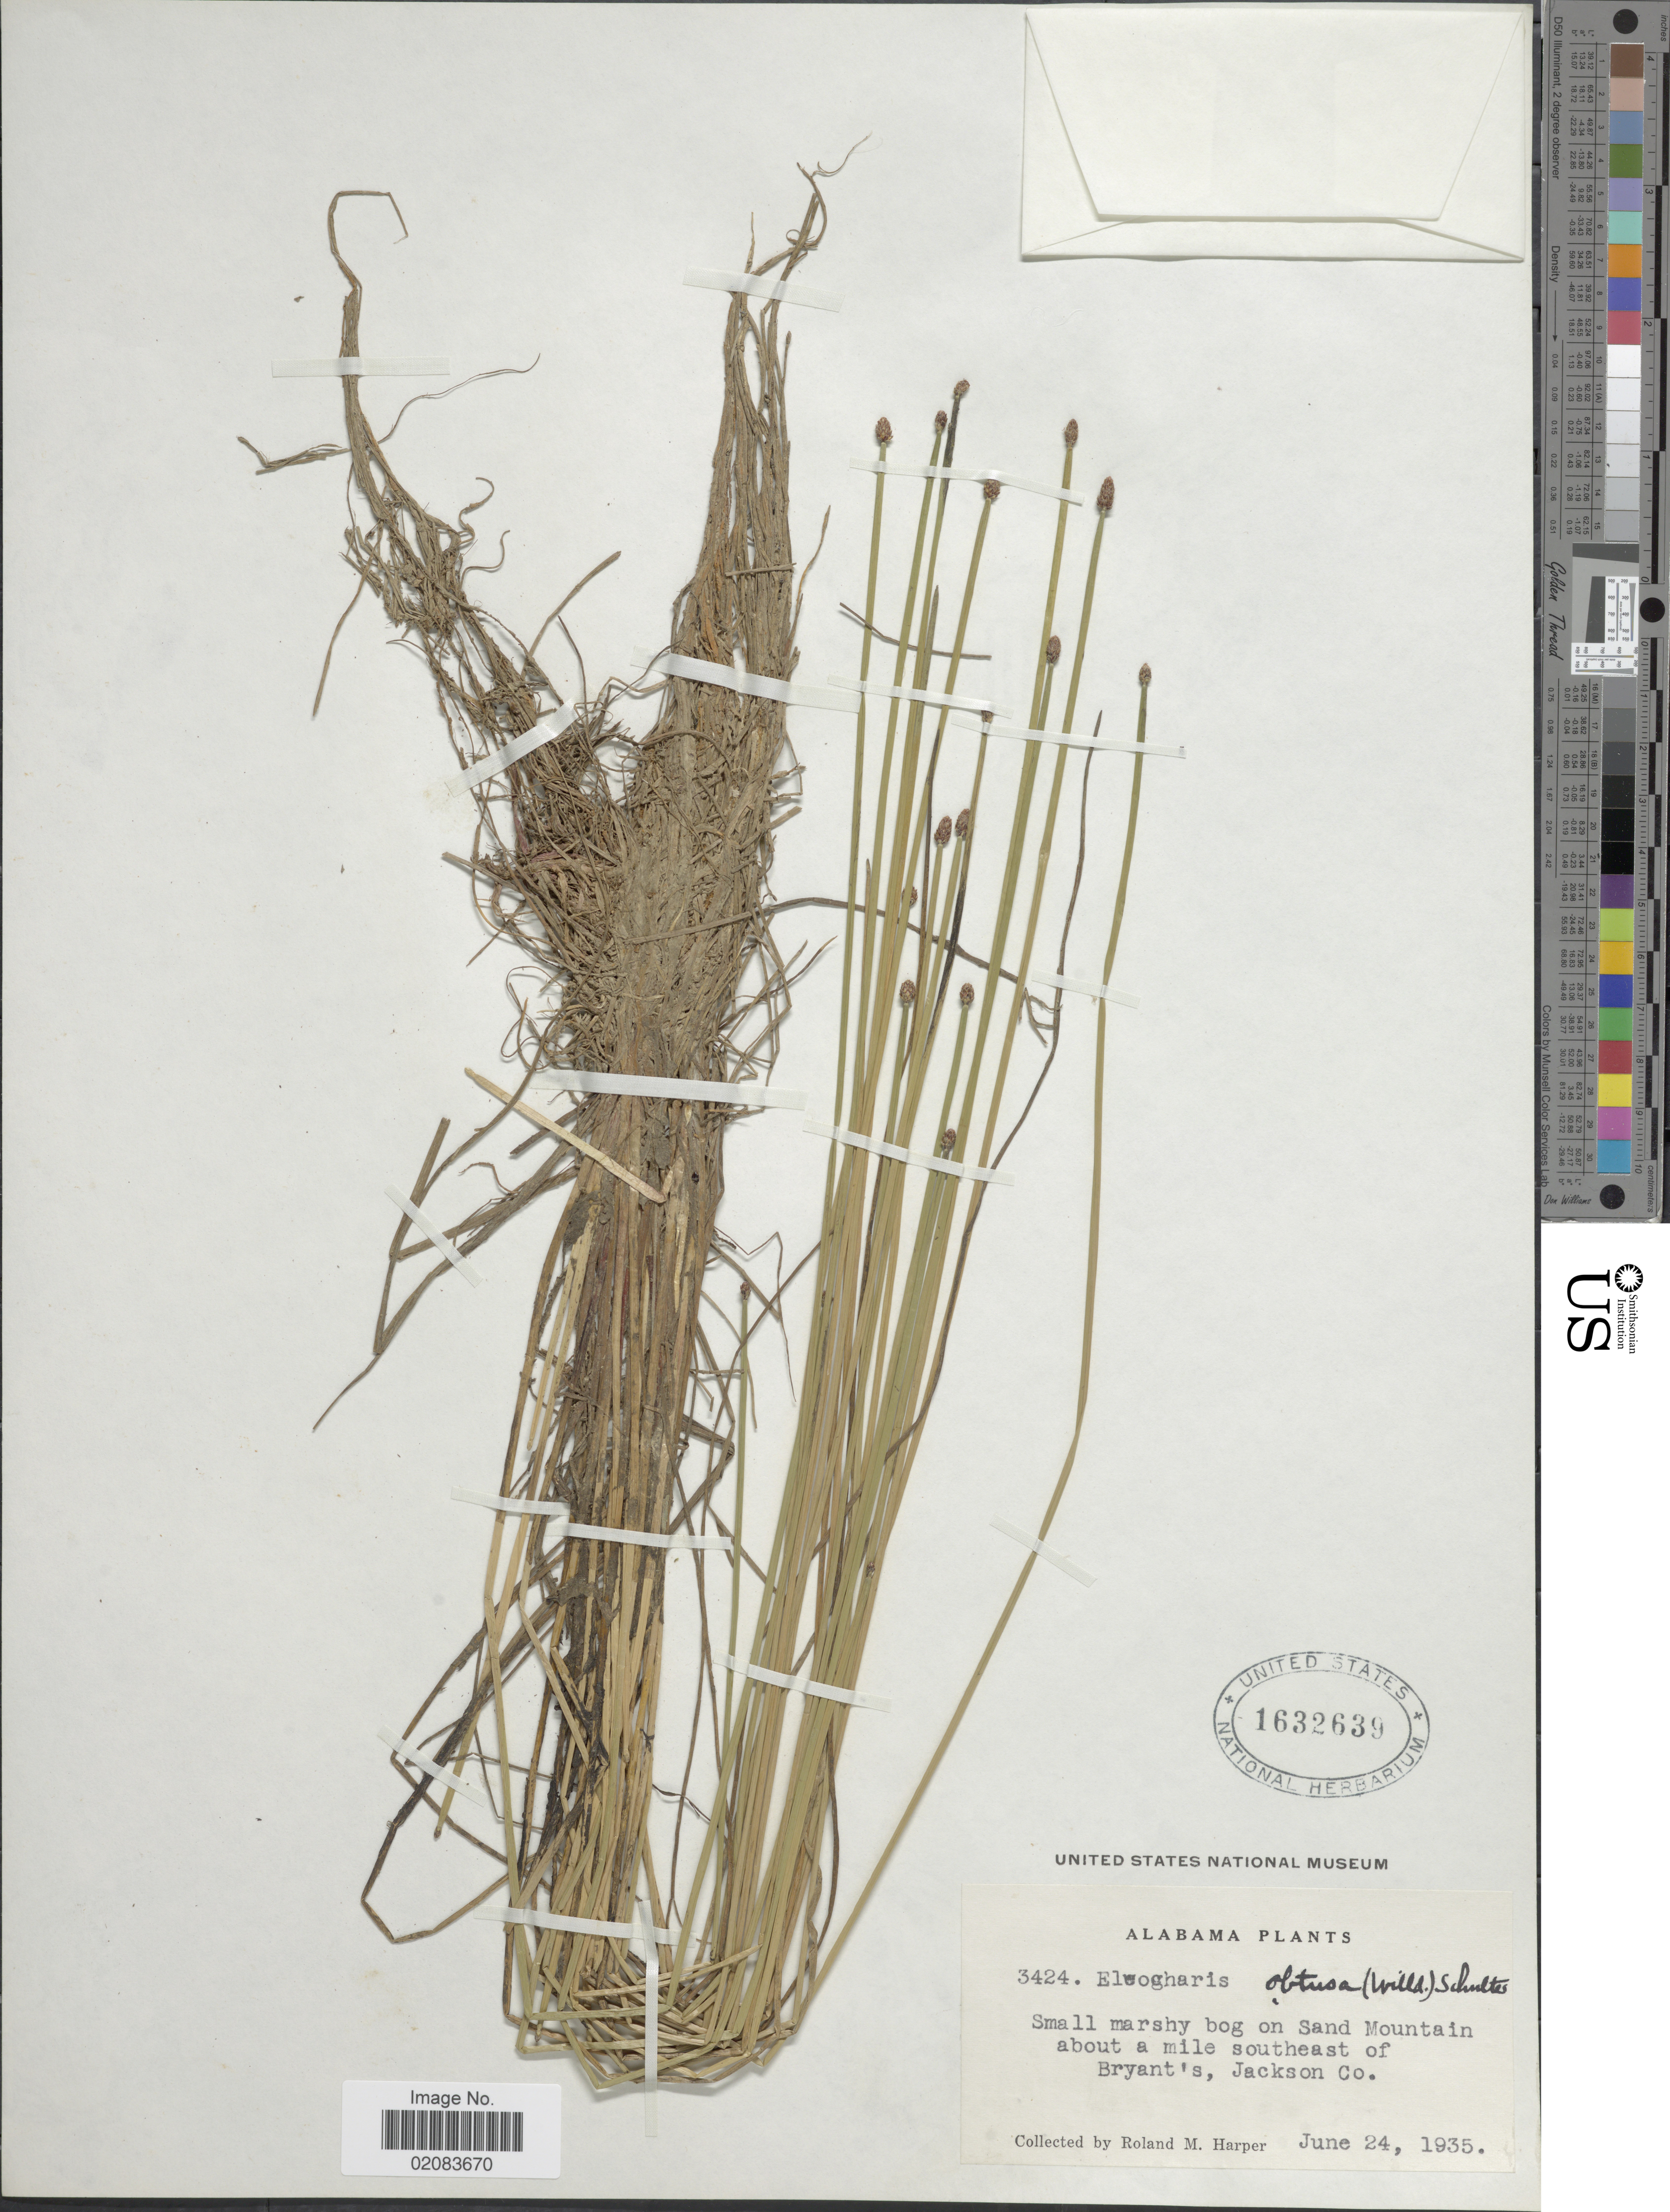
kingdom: Plantae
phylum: Tracheophyta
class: Liliopsida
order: Poales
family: Cyperaceae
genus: Eleocharis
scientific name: Eleocharis obtusa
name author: (Willd.) Schult.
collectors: R. M. Harper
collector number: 3424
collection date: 1935-06-24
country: United States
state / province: Alabama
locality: Samll marshy bog on Sand Mountain about a mile southeast of Bryant's, Jackson Co.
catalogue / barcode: US 1632639